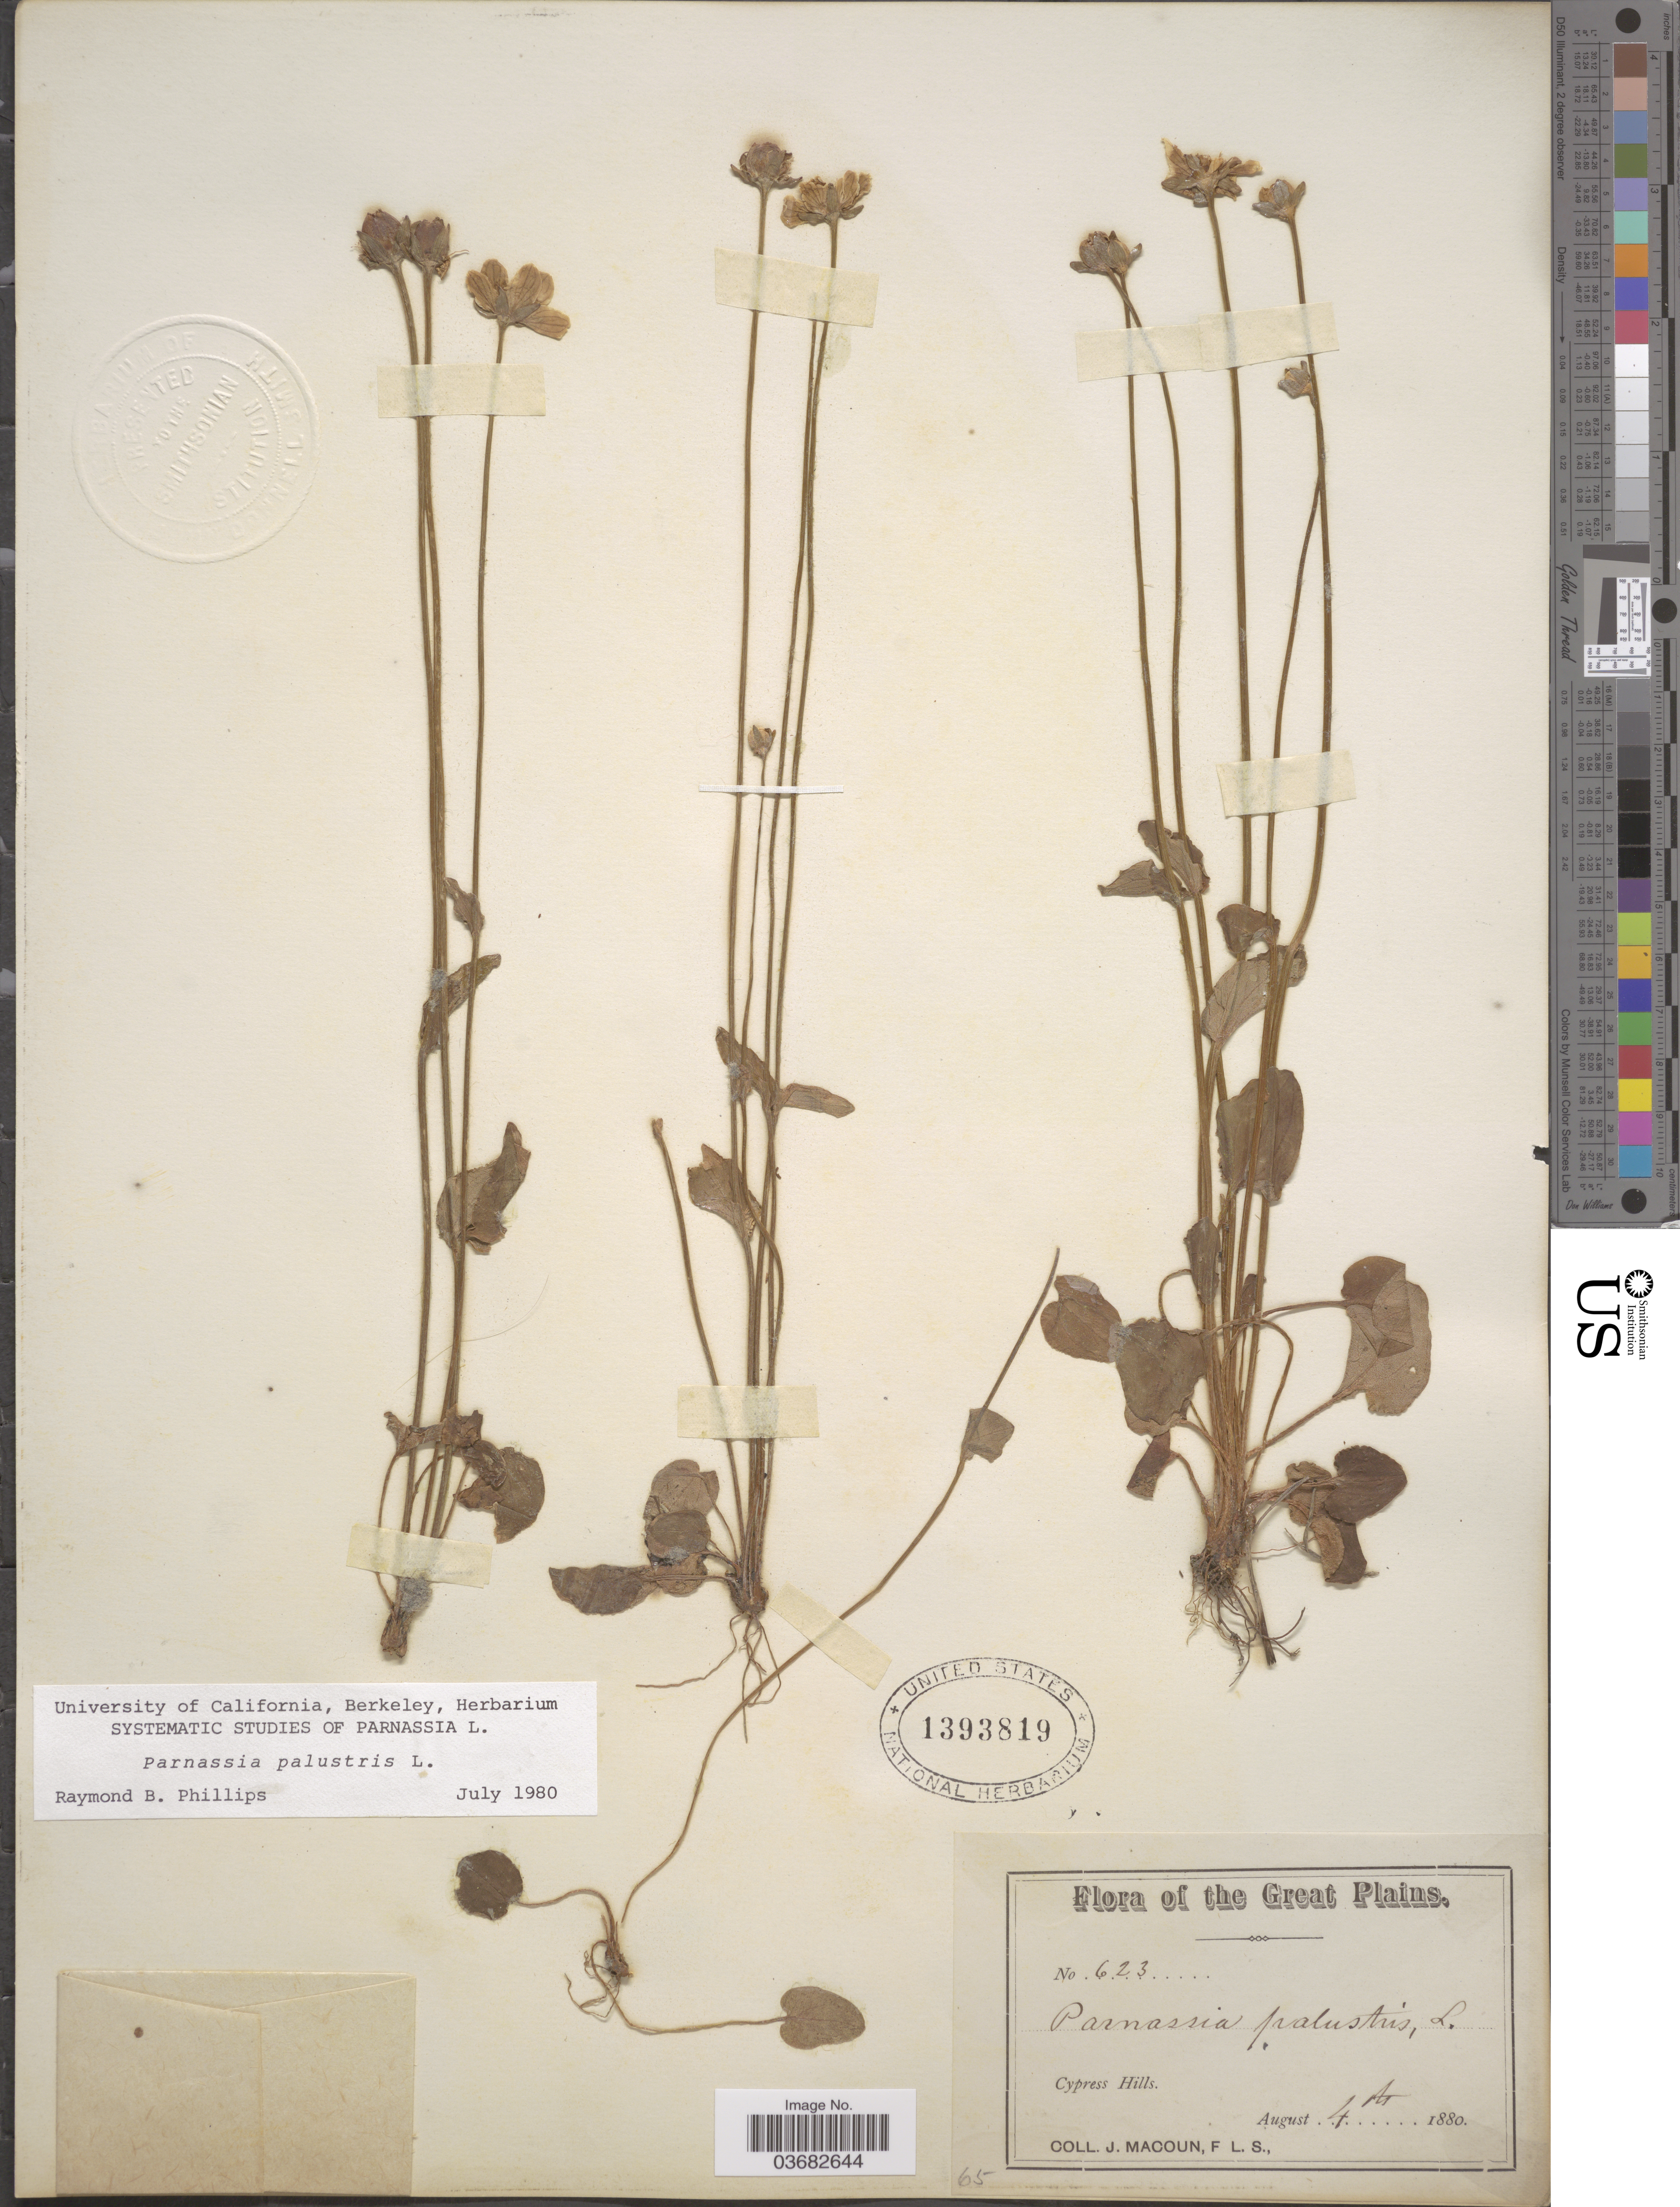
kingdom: Plantae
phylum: Tracheophyta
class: Magnoliopsida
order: Celastrales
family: Parnassiaceae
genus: Parnassia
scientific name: Parnassia palustris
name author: L.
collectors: J. Macoun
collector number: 623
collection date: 1880-08-04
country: Canada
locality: The Great Plains. Cypress Hills.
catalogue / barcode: US 1393819